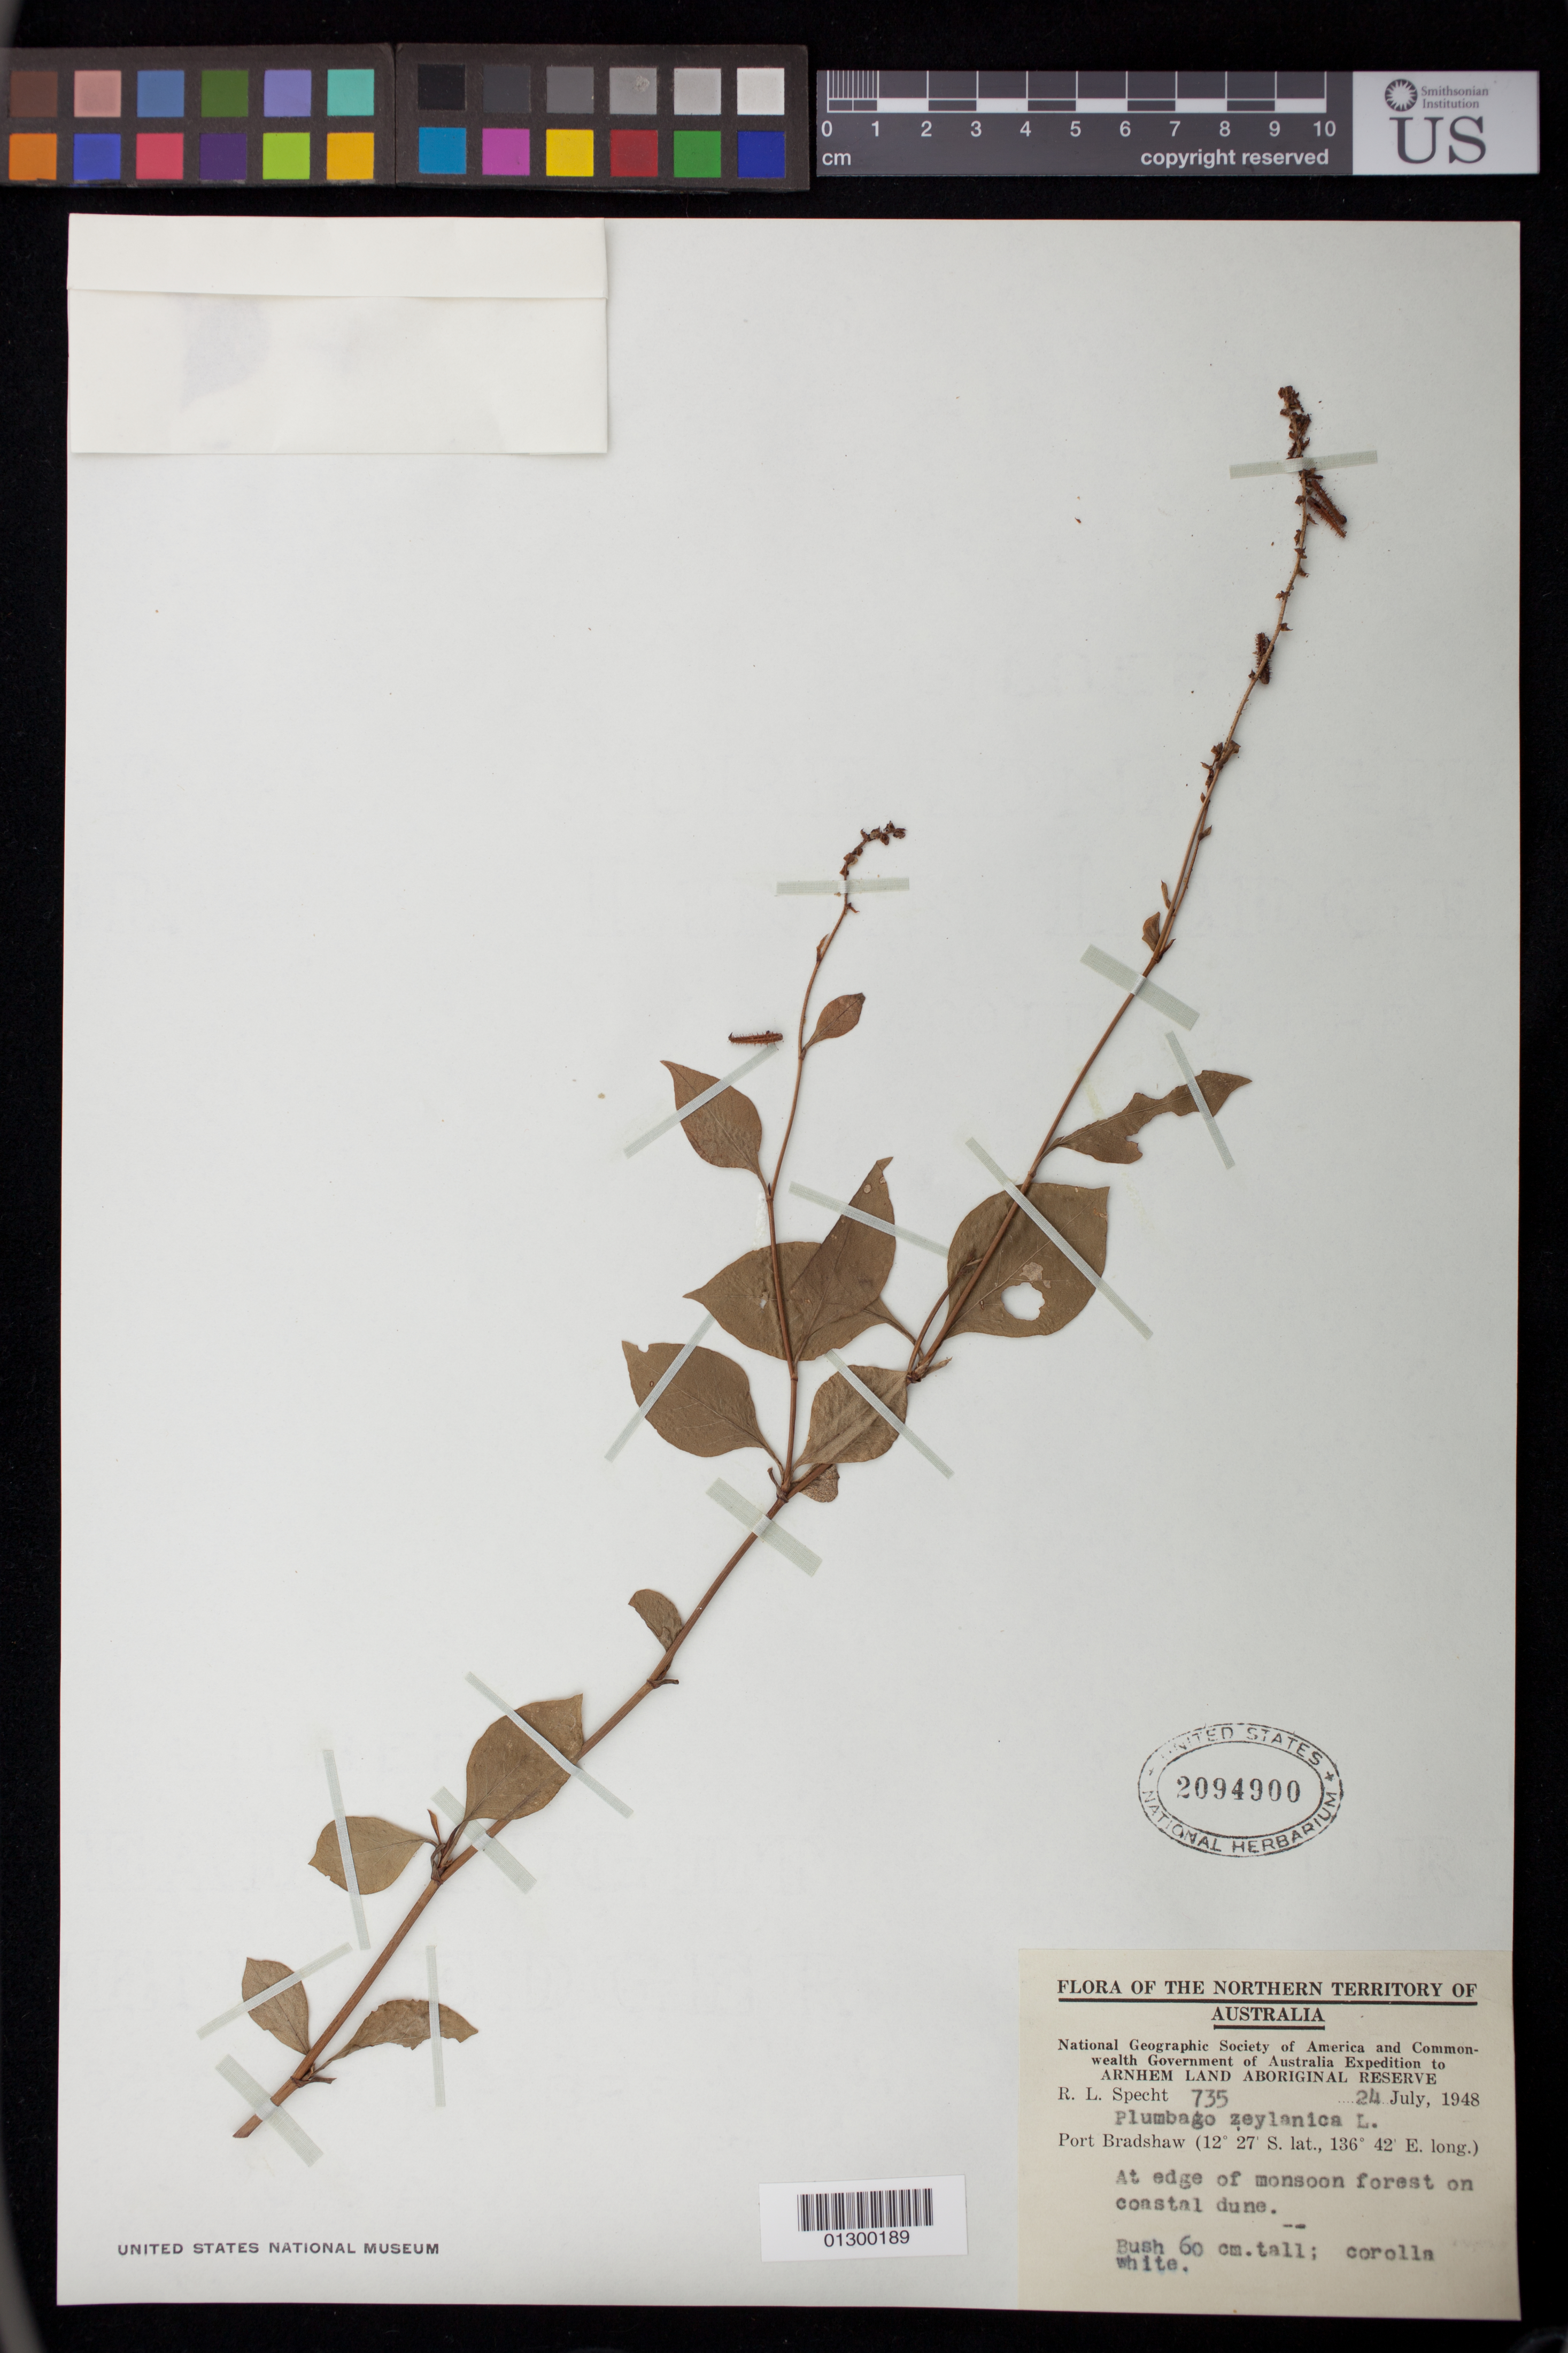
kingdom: Plantae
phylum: Tracheophyta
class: Magnoliopsida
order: Caryophyllales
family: Plumbaginaceae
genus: Plumbago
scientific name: Plumbago zeylanica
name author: L.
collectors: R. L. Specht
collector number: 735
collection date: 1948-07-24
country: Australia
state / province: Northern Territory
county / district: East Arnhem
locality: Port Bradshaw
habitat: At edge of monsoon forest on coastral dune.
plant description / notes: Bush 60 cm. tall; corolla white.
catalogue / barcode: US 2094900